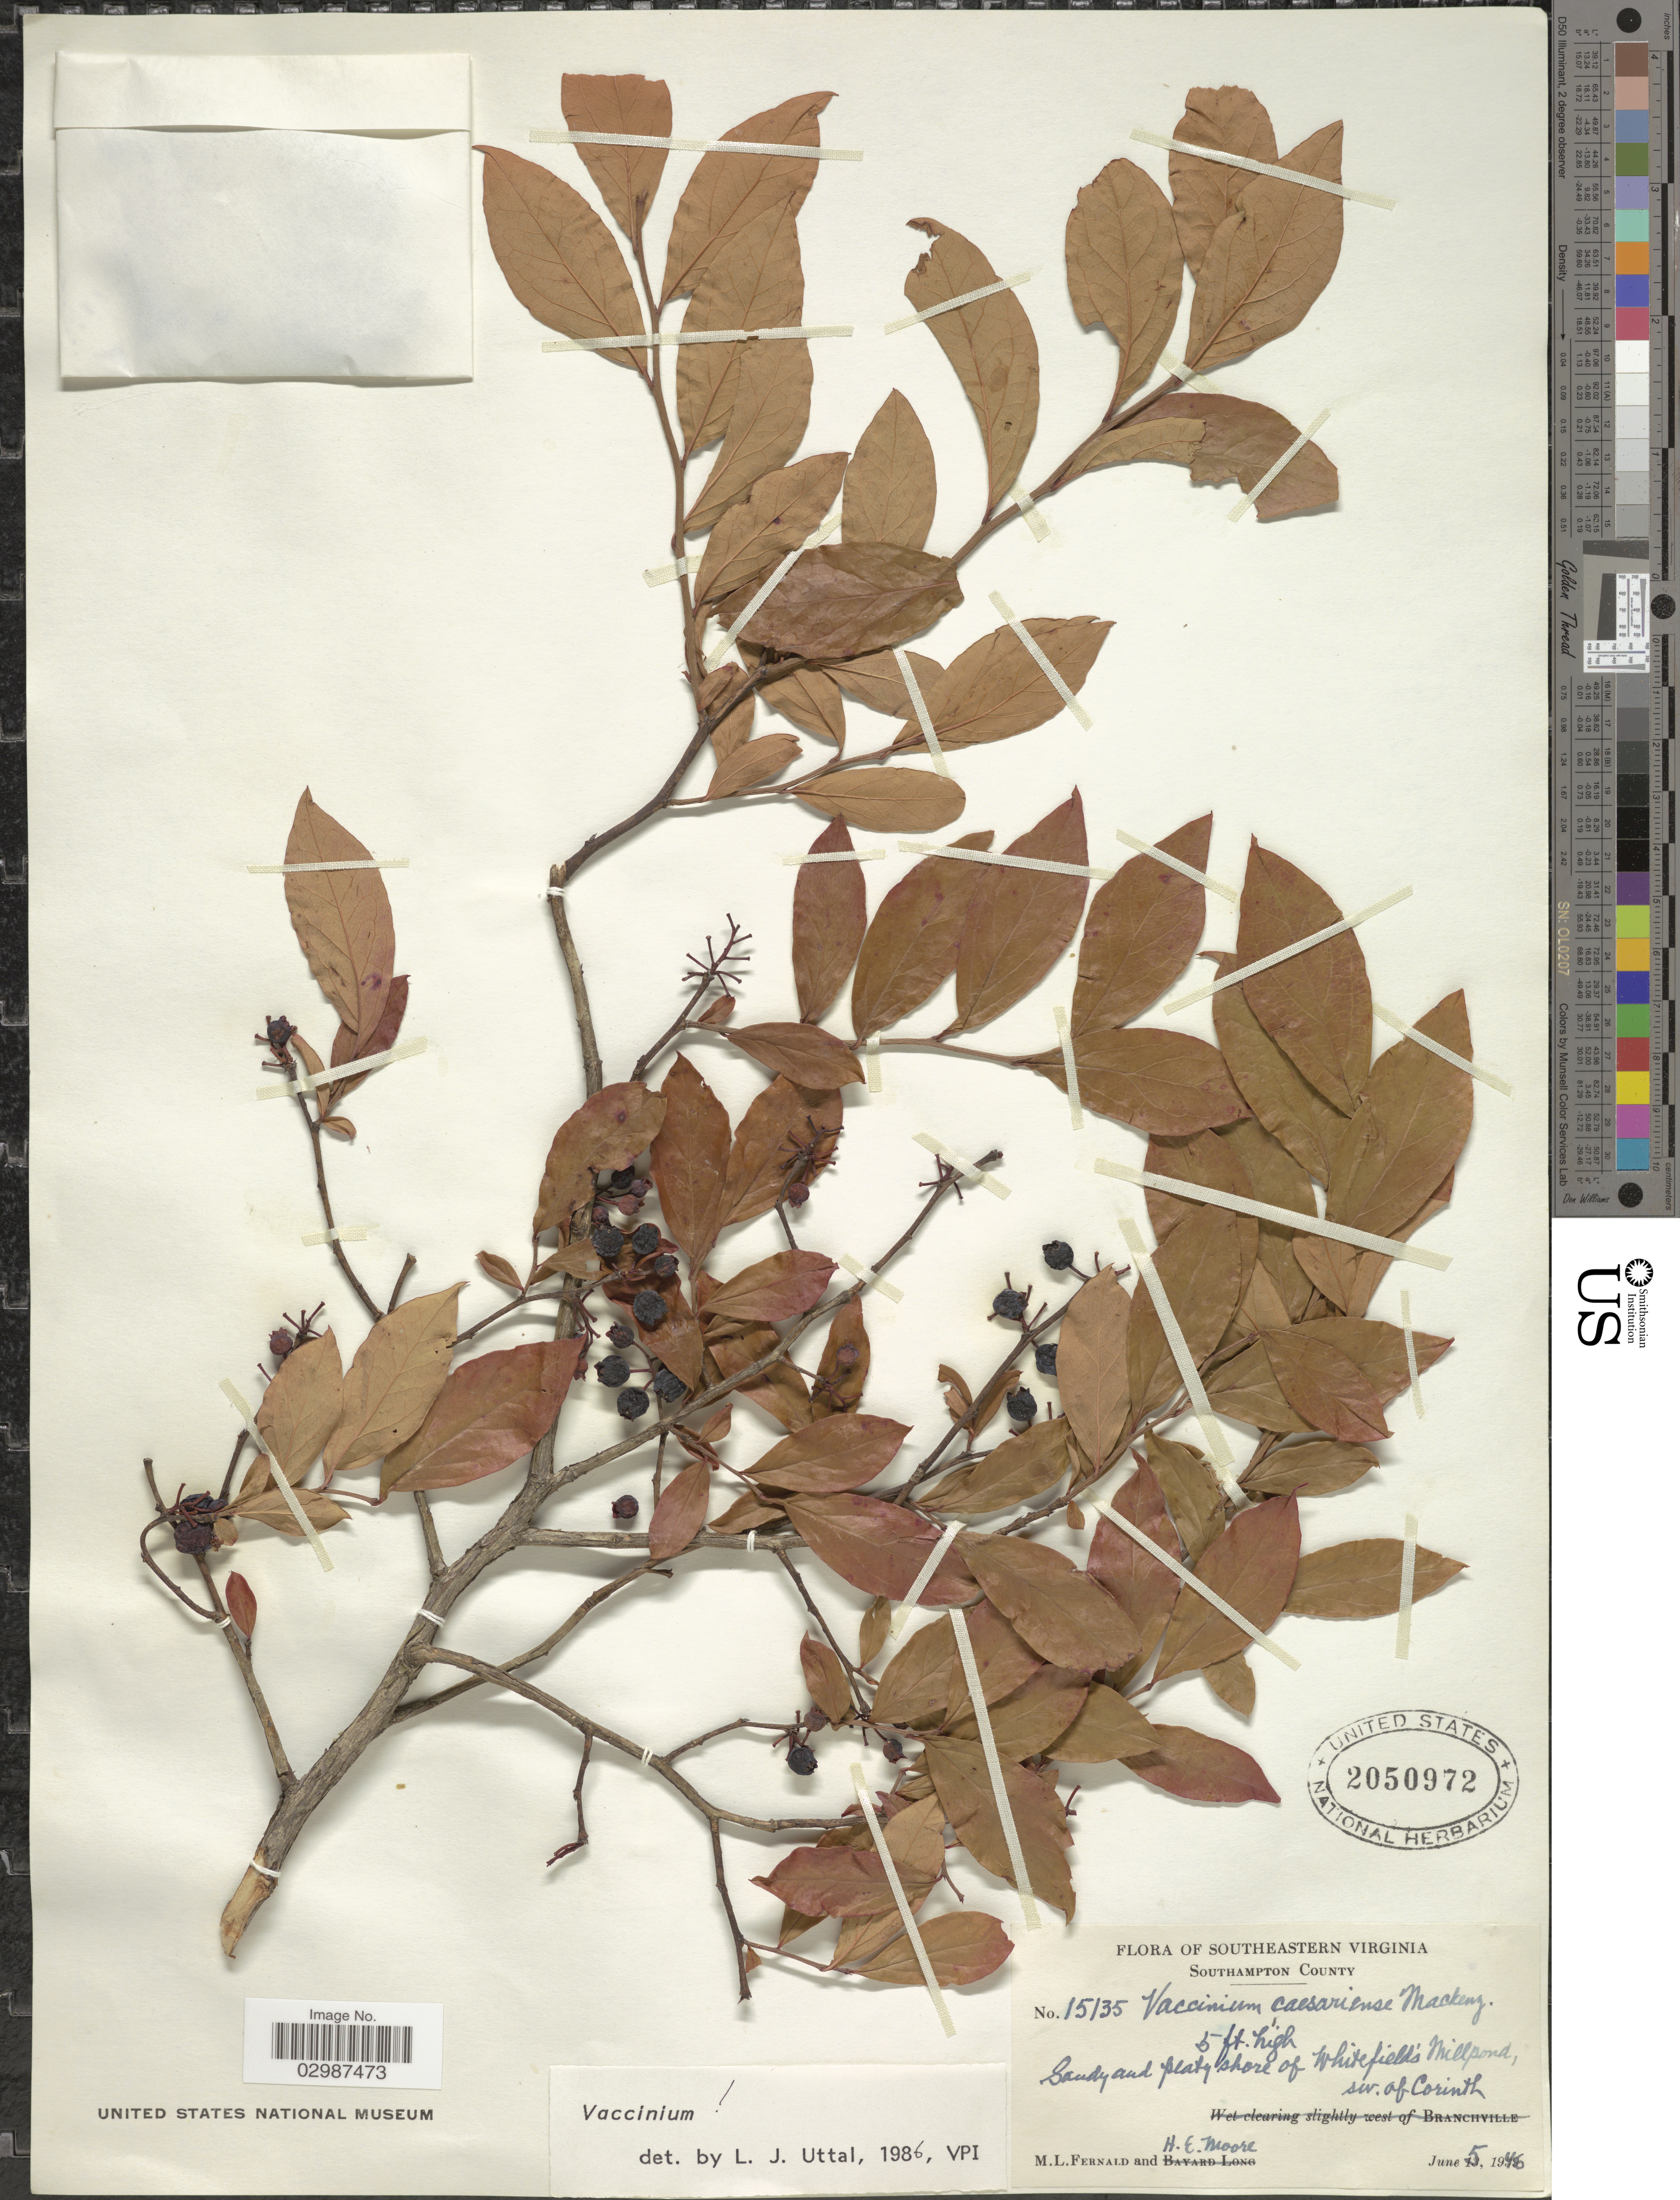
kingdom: Plantae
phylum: Tracheophyta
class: Magnoliopsida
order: Ericales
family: Ericaceae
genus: Vaccinium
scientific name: Vaccinium caesariense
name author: Mack.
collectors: M. L. Fernald & H. Moore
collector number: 15135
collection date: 1946-06-05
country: United States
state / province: Virginia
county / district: Southampton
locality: Southeastern Virginia. Southampton County. Shore of Whitefield's Millpond, sw. of Corinth.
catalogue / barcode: US 2050972